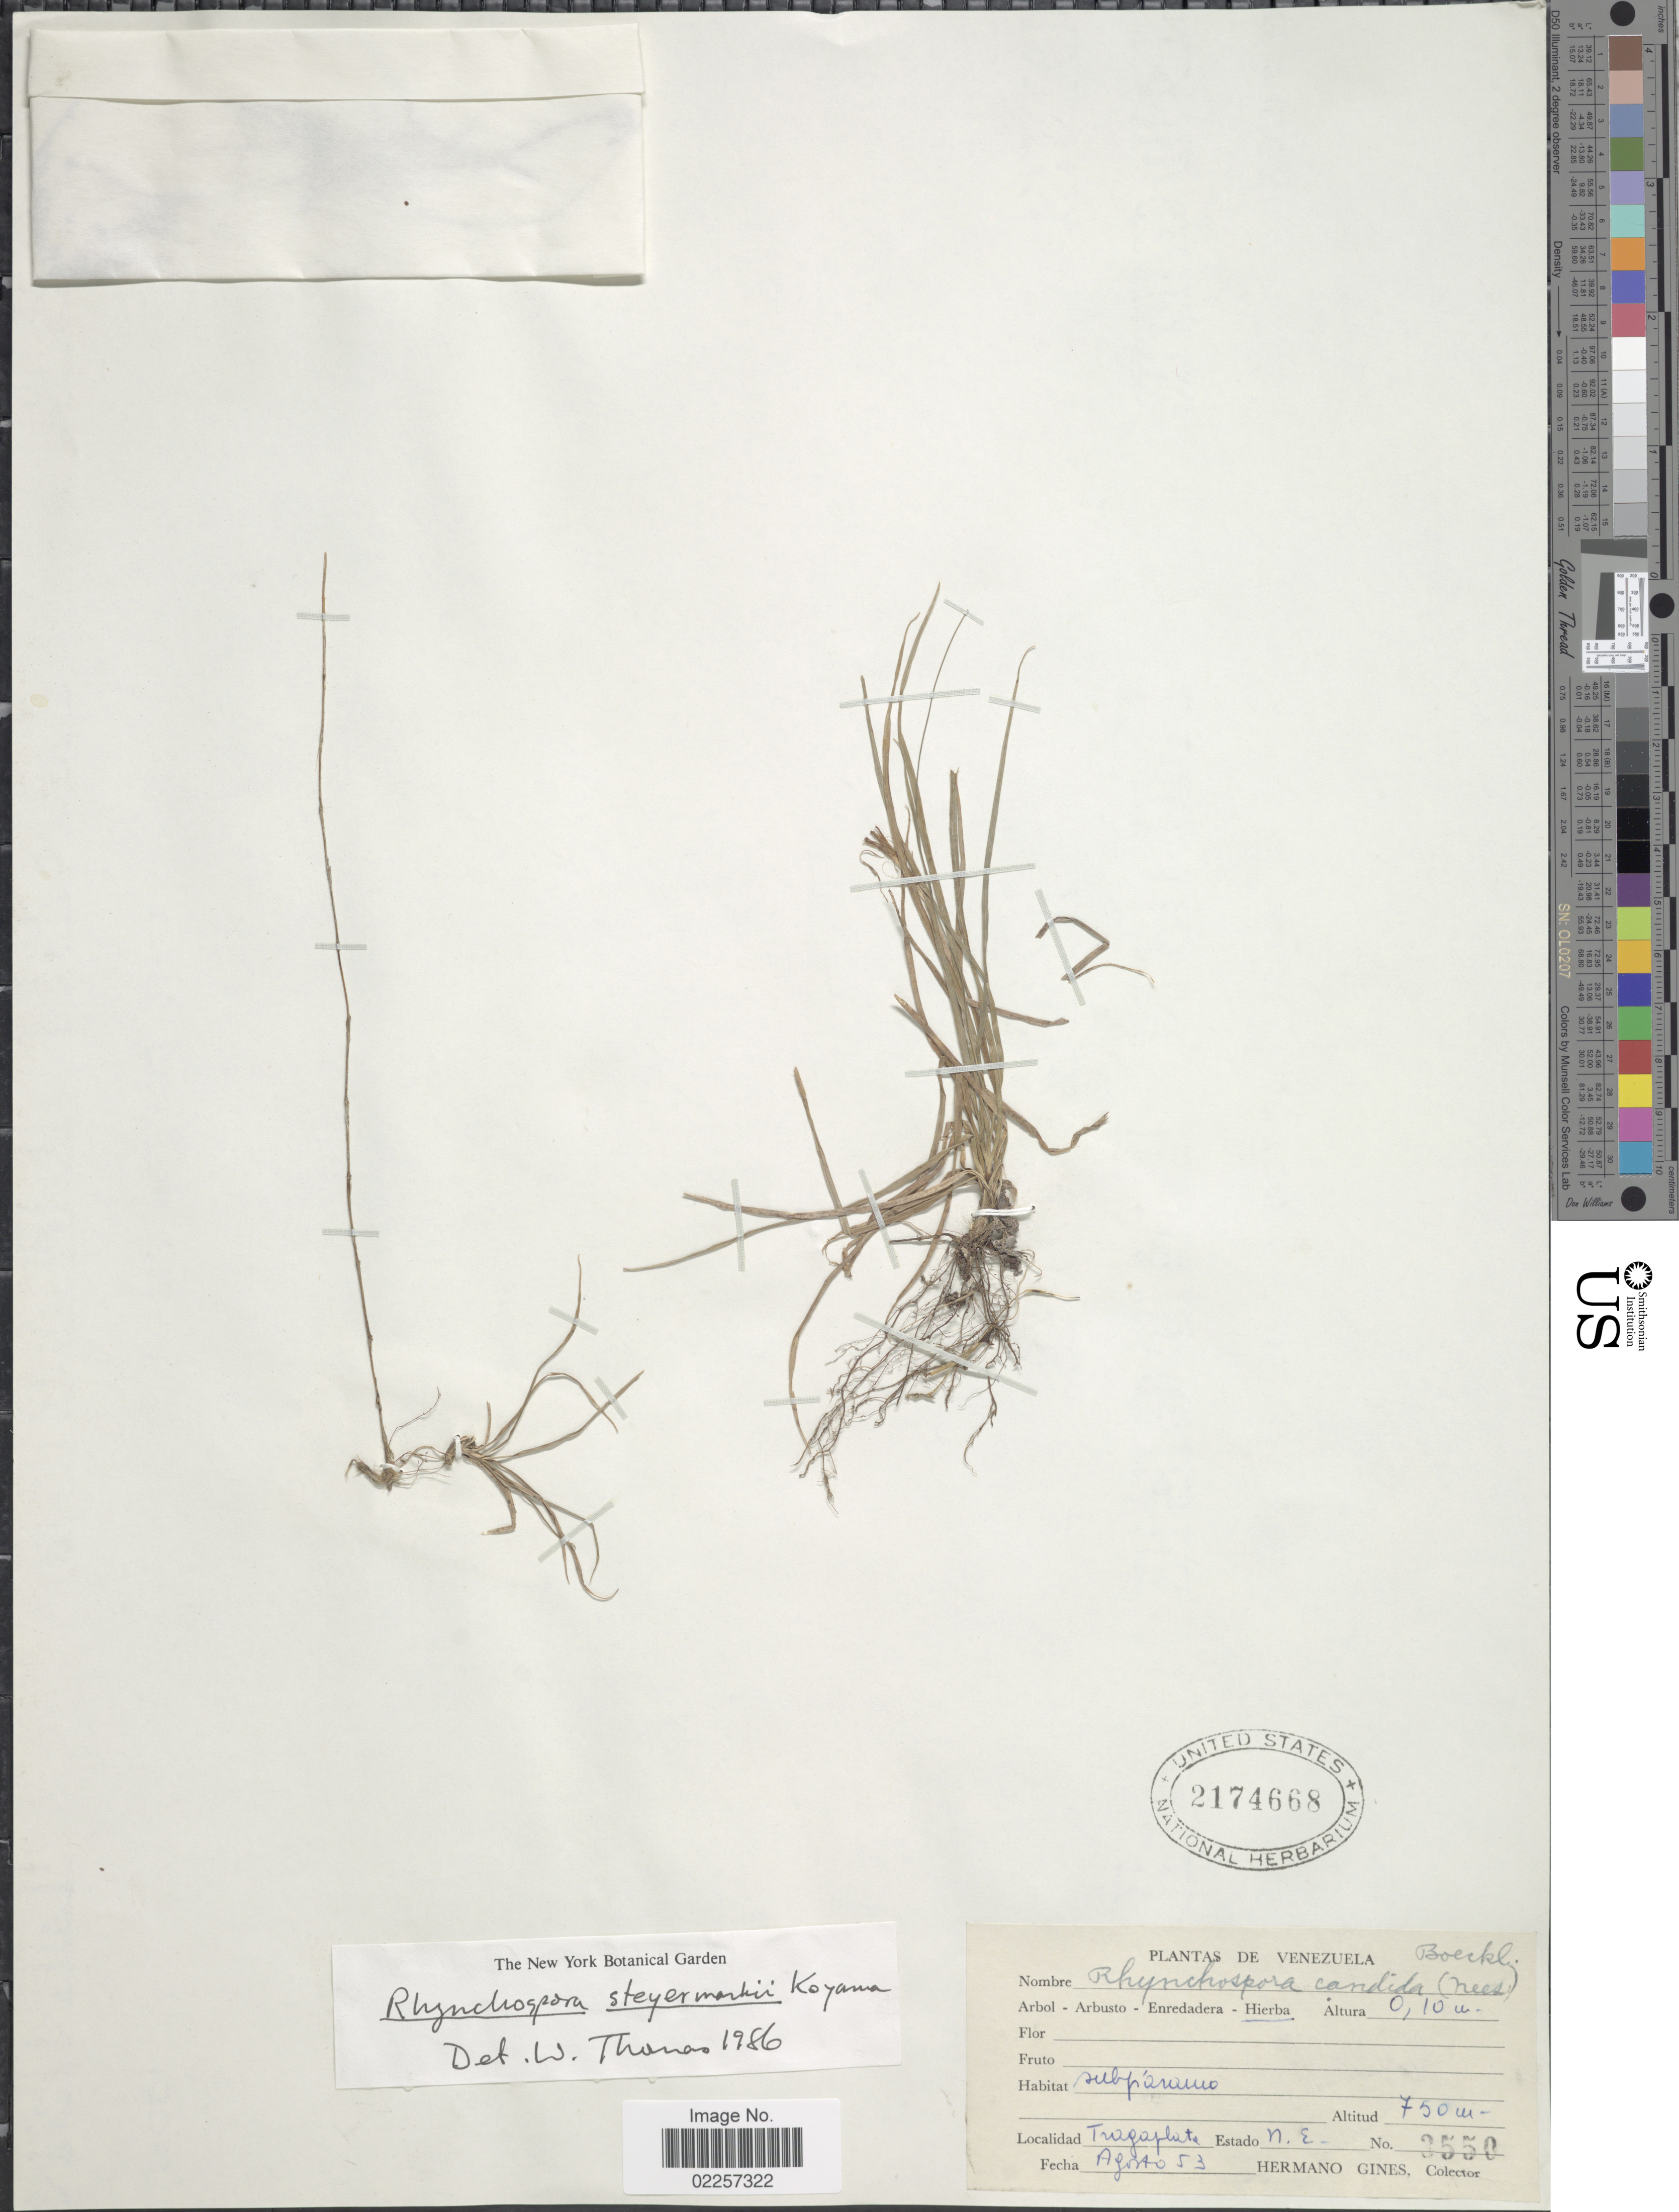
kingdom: Plantae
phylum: Tracheophyta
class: Liliopsida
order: Poales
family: Cyperaceae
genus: Rhynchospora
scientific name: Rhynchospora steyermarkii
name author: T. Koyama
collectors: Bro. Gines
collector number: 3550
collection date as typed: Transcribed d/m/y: /8/53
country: Venezuela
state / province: Nueva Esparta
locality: Tragapluta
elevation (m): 750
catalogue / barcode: US 2174668